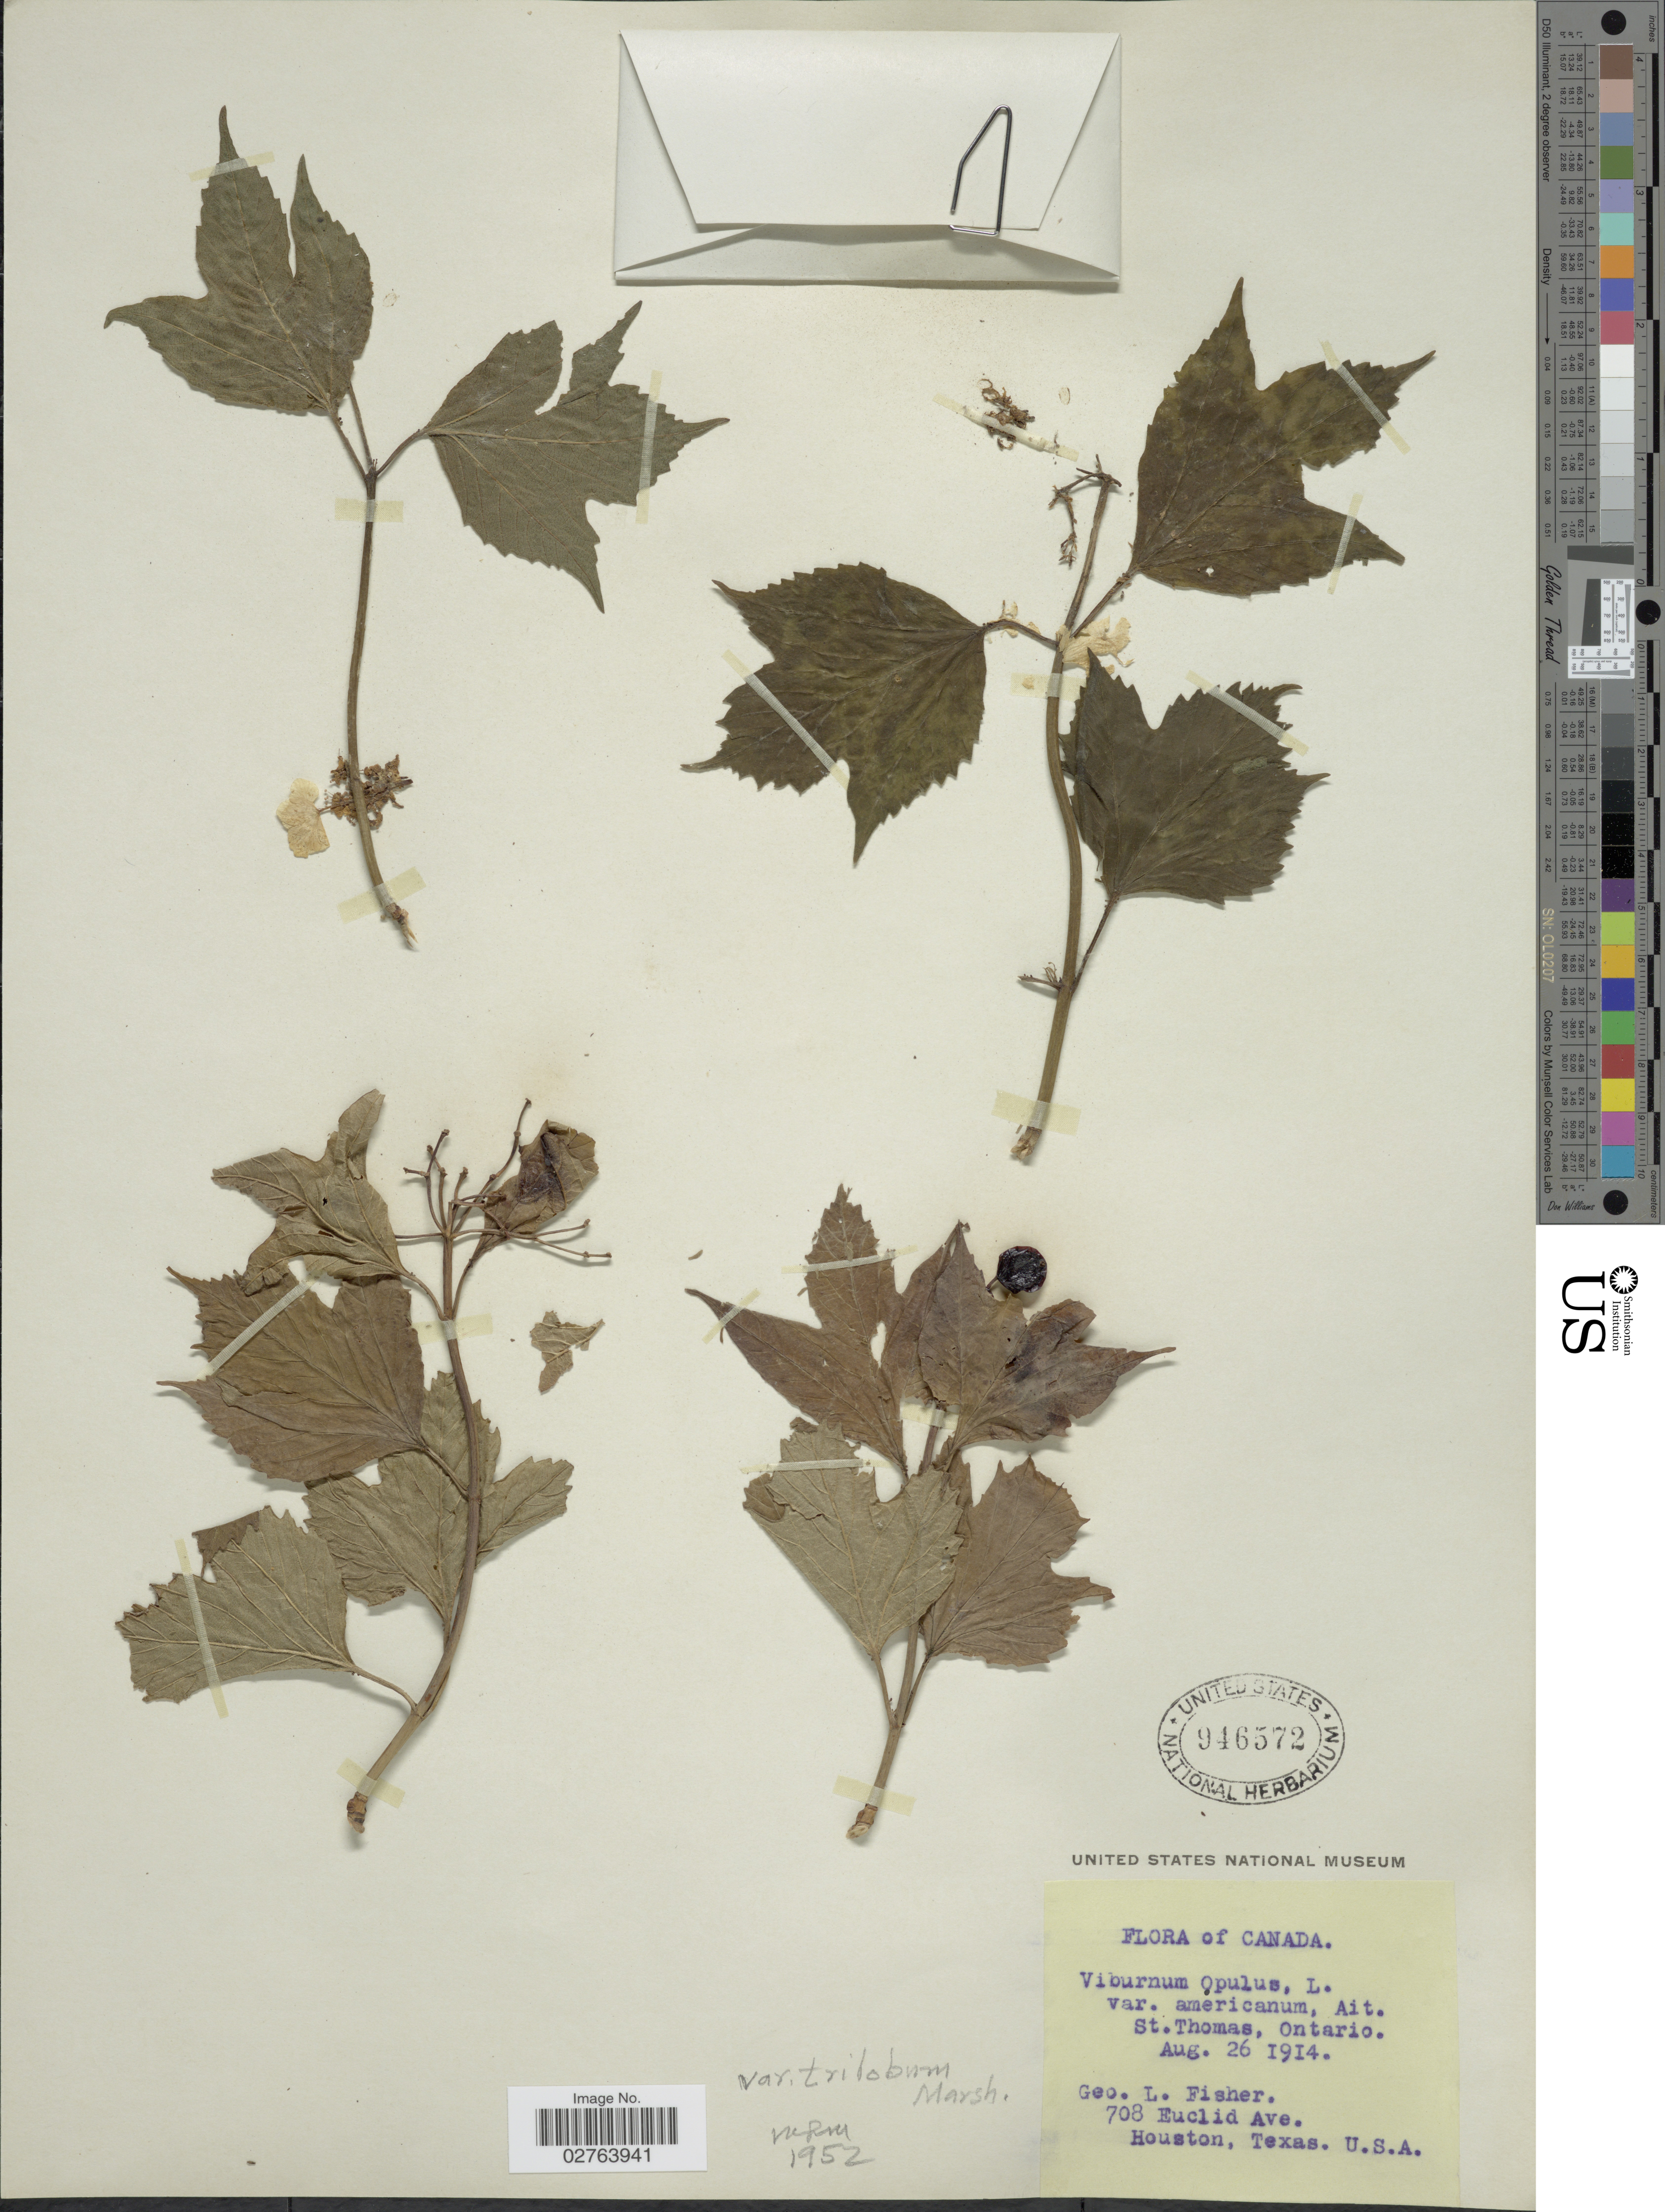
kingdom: Plantae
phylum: Tracheophyta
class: Magnoliopsida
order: Dipsacales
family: Viburnaceae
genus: Viburnum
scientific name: Viburnum opulus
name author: L.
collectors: G. L. Fisher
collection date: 1914-08-26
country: Canada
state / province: Ontario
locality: St. Thomas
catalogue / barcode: US 946572